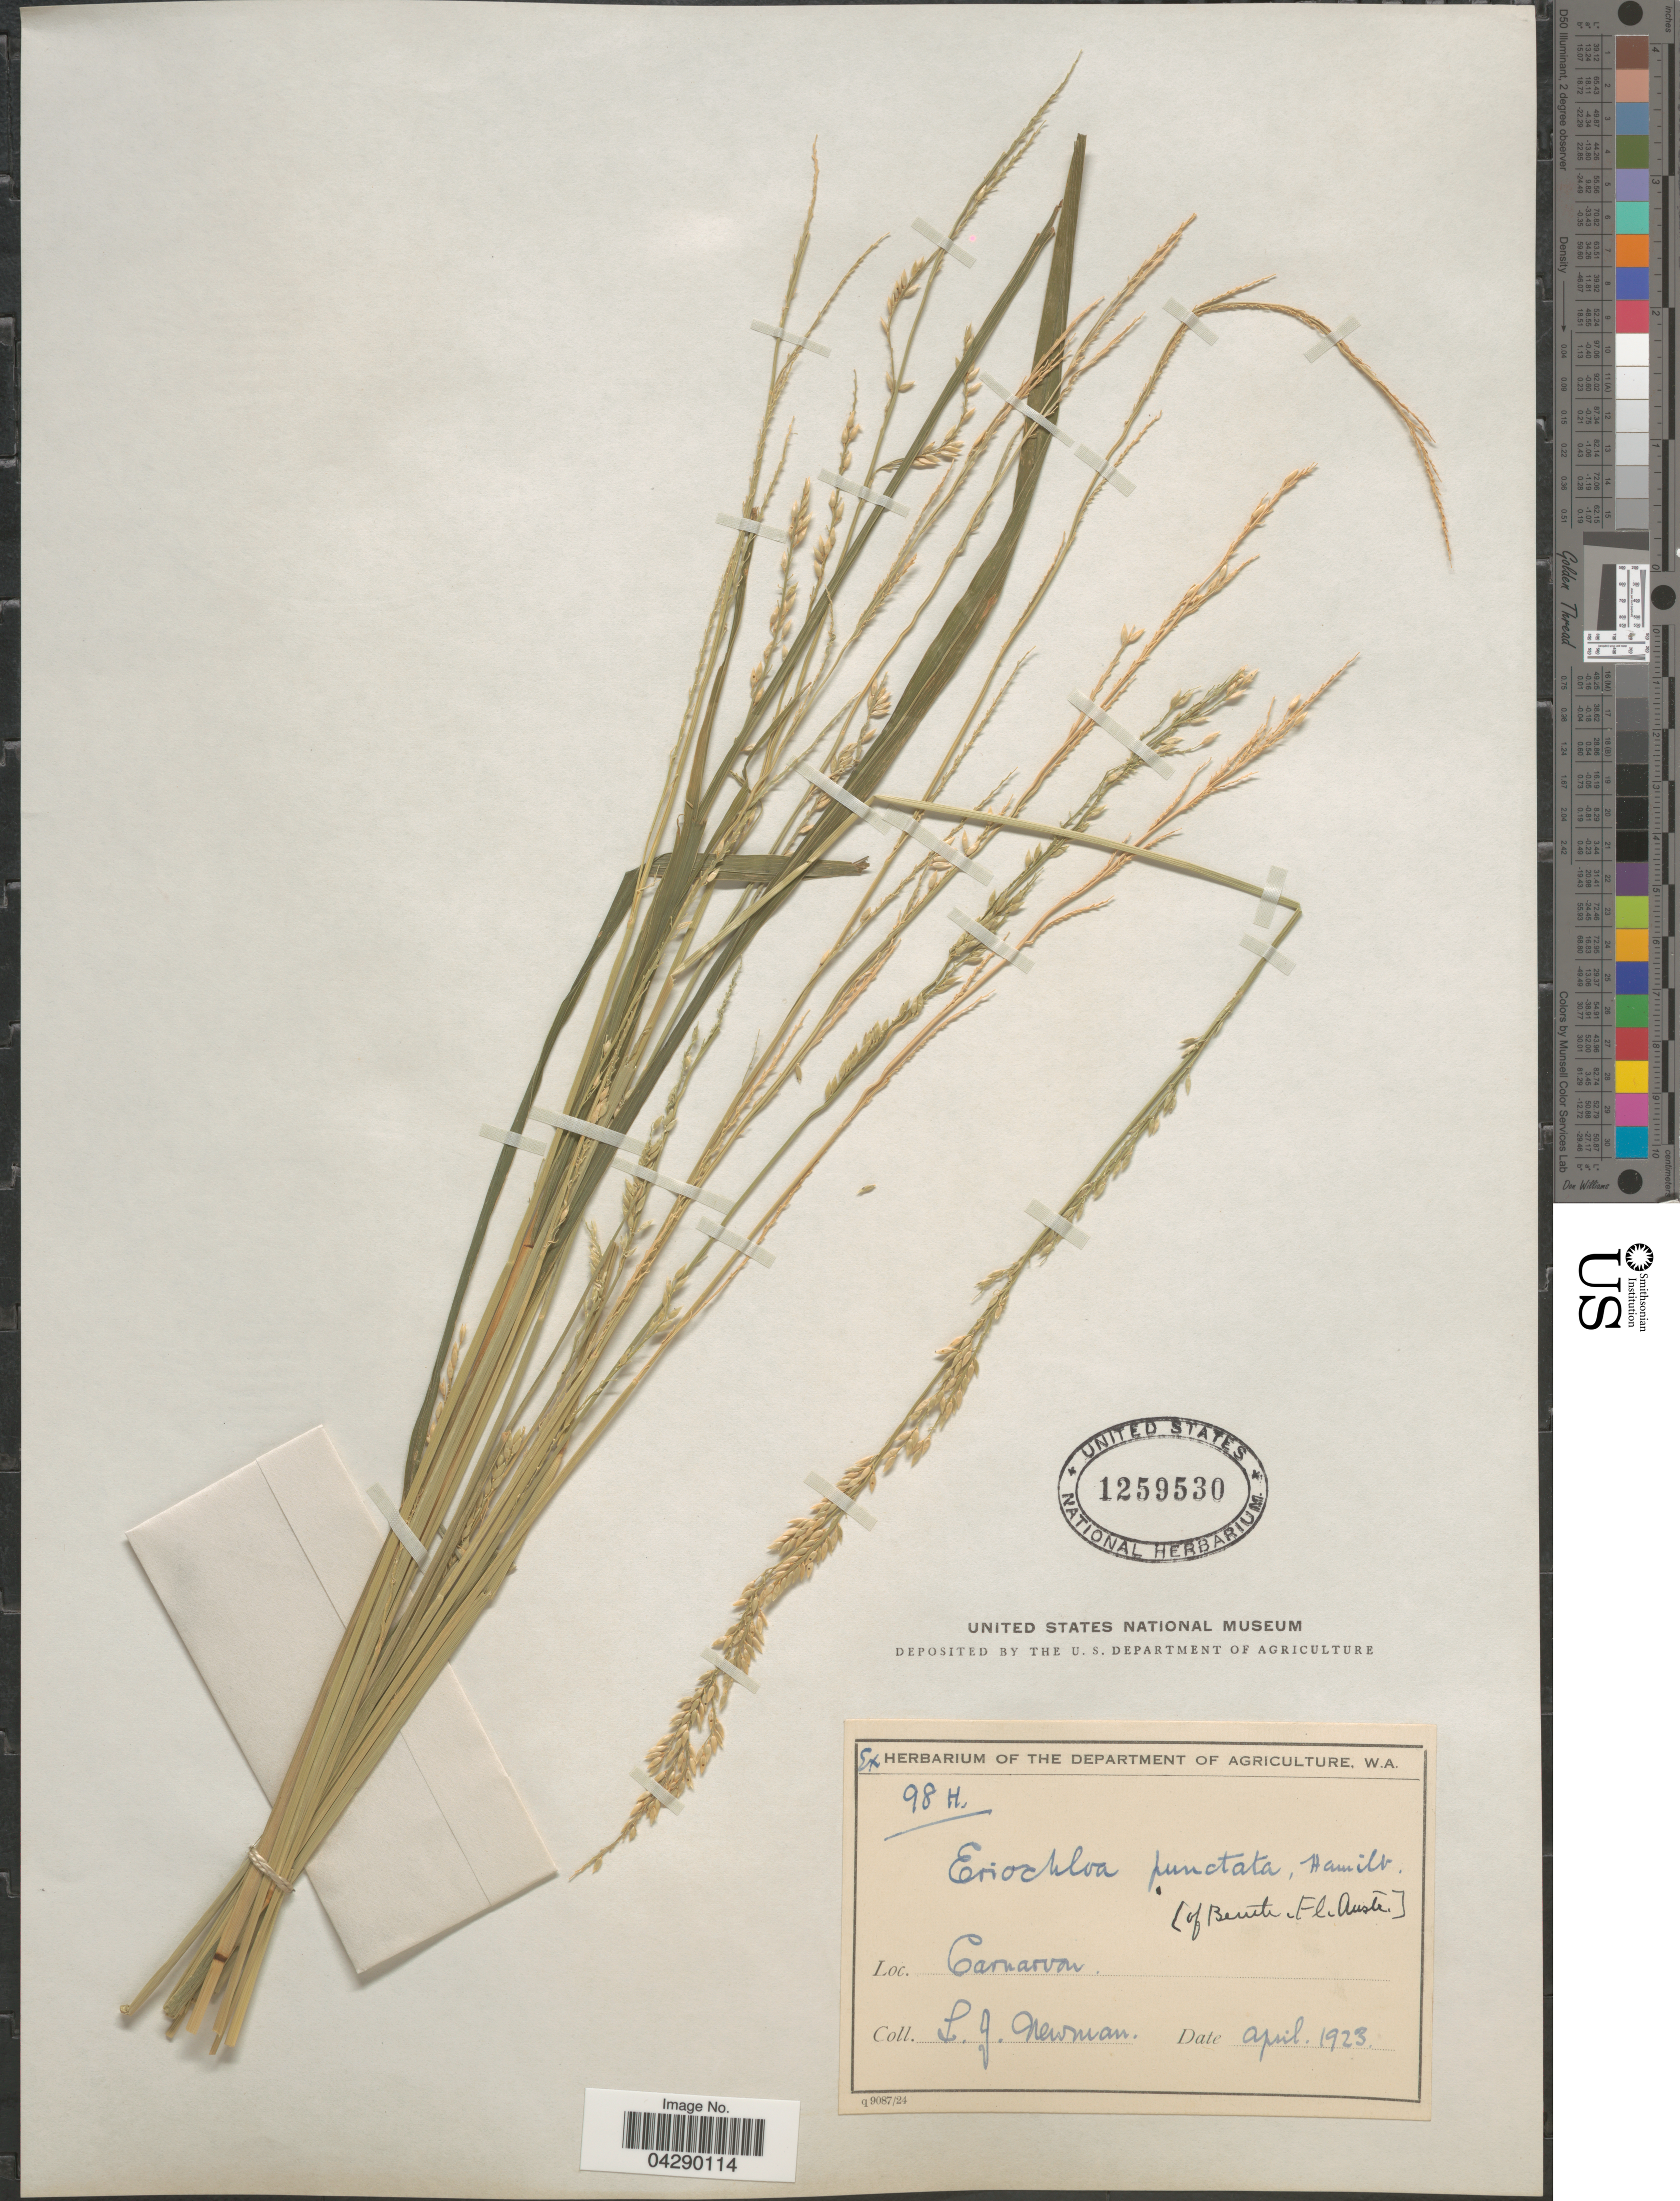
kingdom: Plantae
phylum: Tracheophyta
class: Liliopsida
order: Poales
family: Poaceae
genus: Eriochloa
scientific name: Eriochloa punctata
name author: (L.) Desv. ex Ham.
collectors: L. Newman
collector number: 98H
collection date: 1923-04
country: United Kingdom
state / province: Wales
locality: Carnarvon.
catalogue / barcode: US 1259530